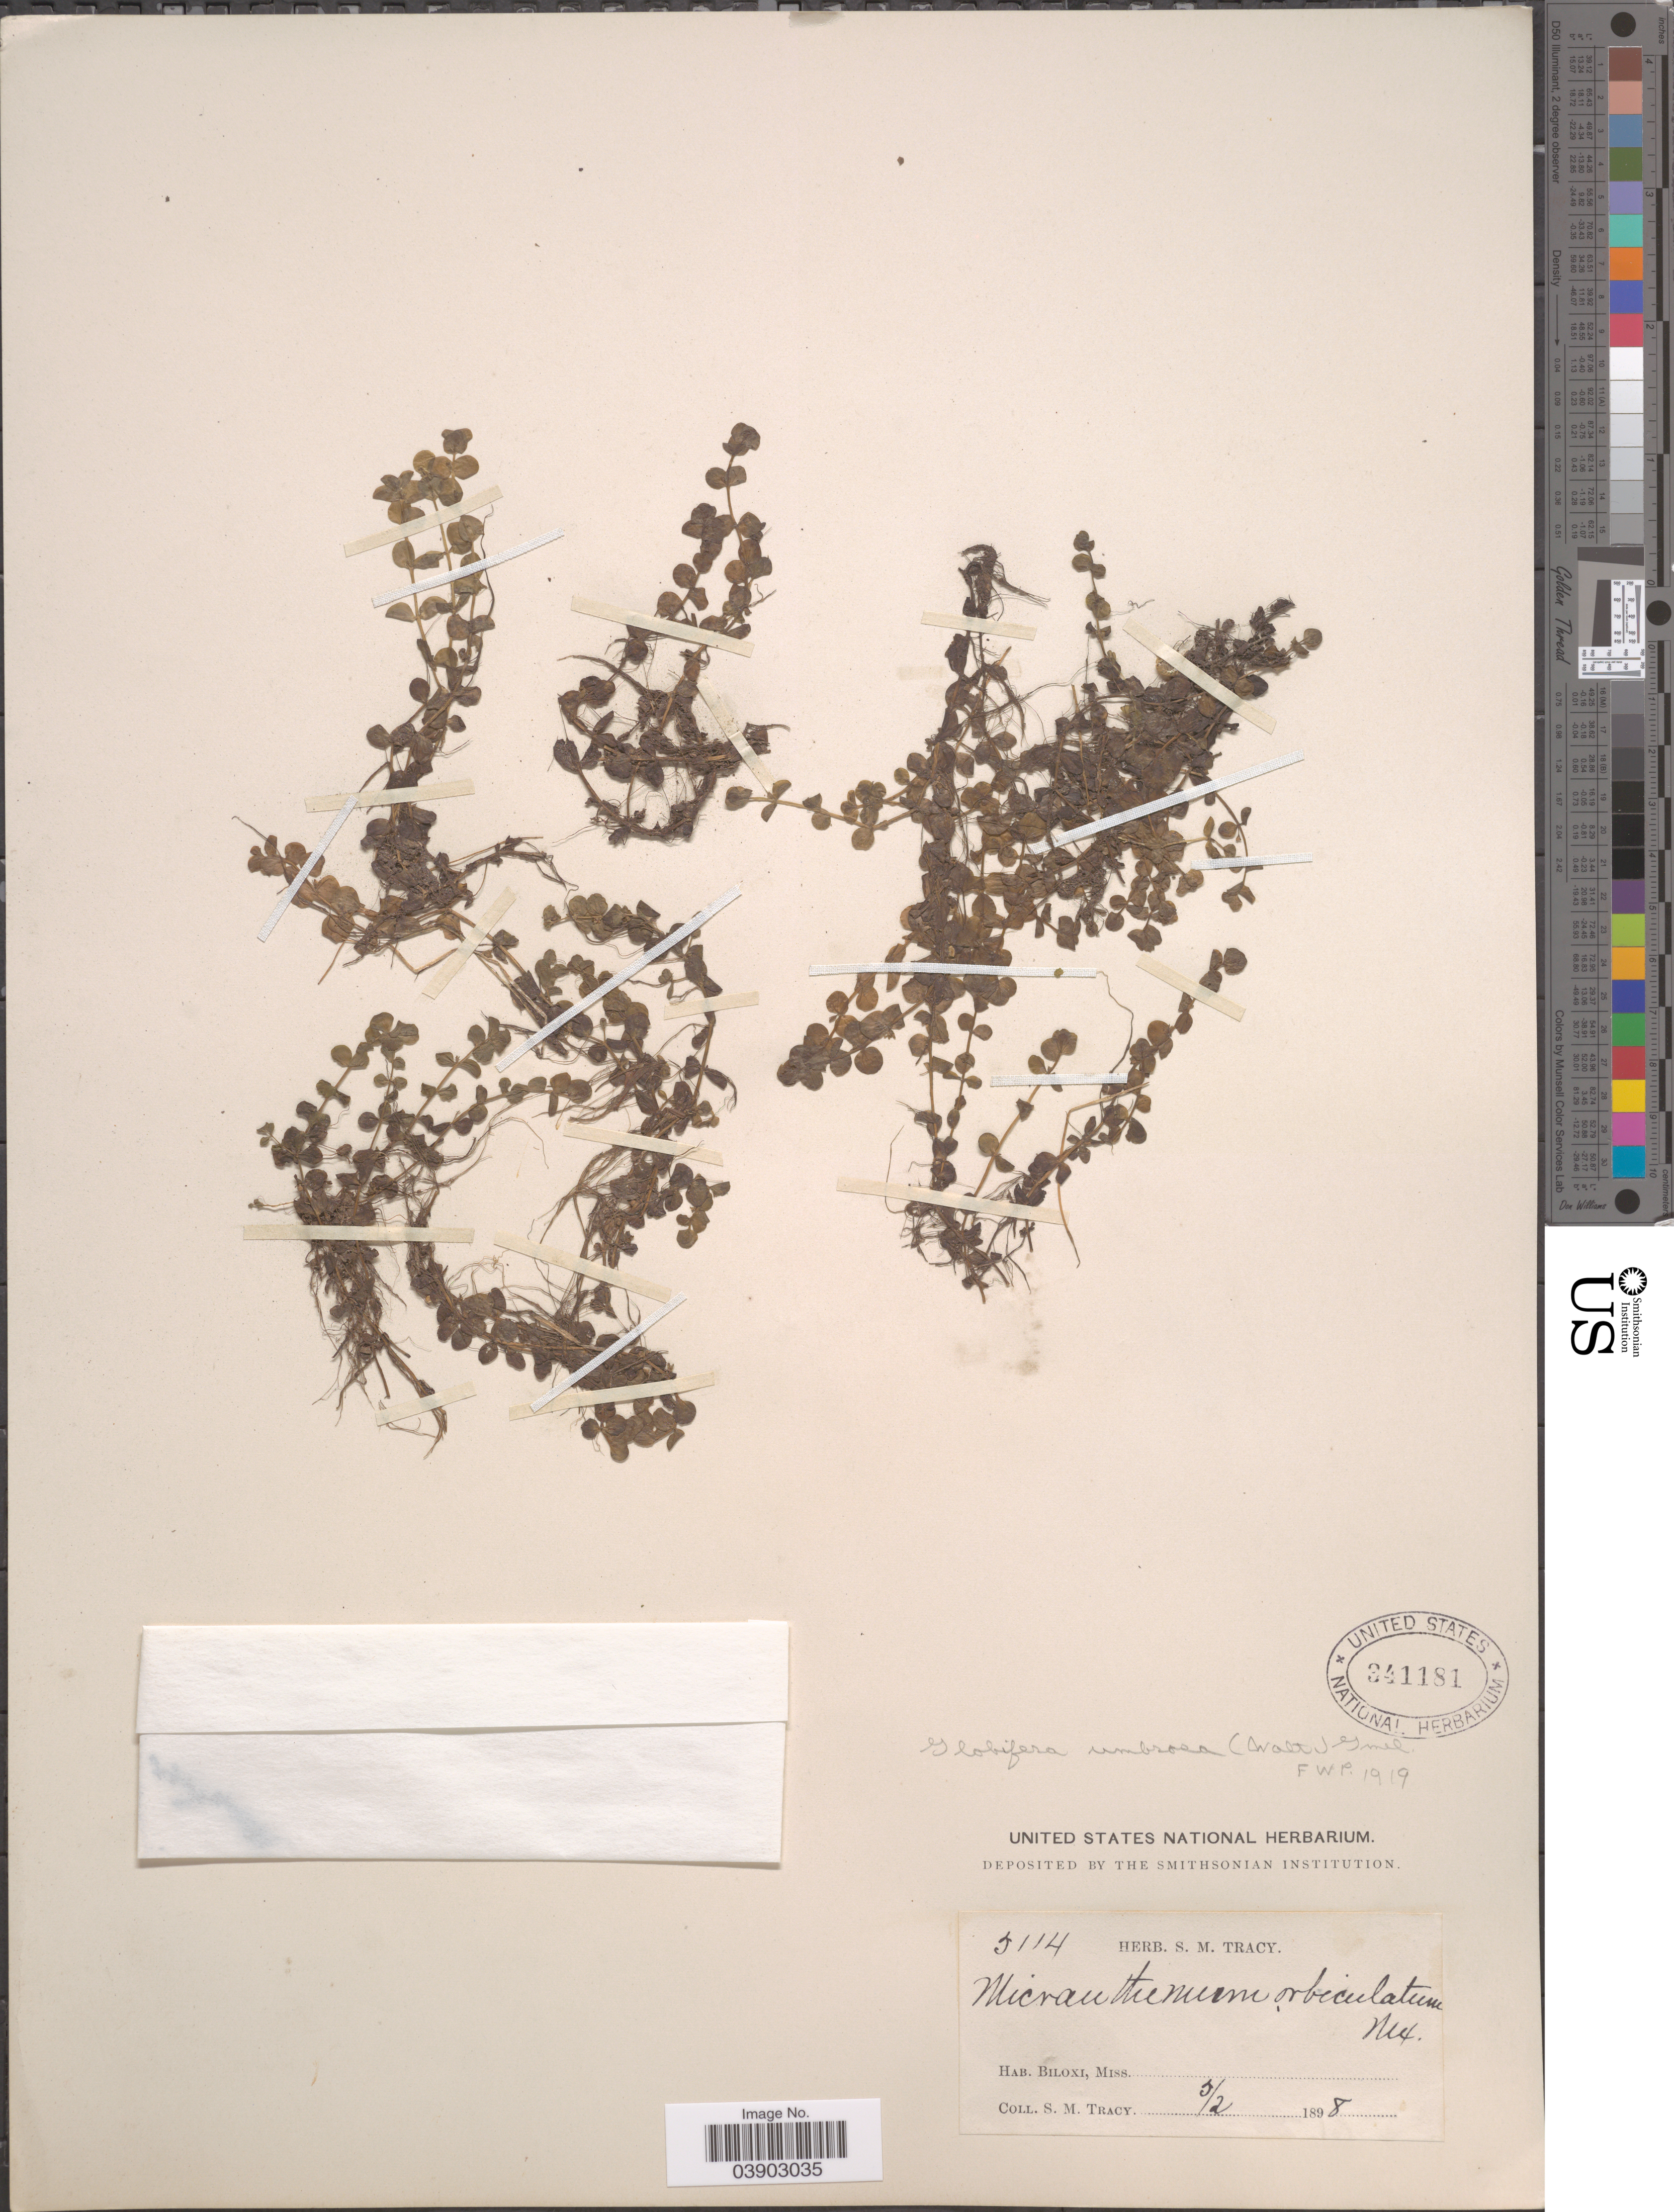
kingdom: Plantae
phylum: Tracheophyta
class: Magnoliopsida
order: Lamiales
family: Linderniaceae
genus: Micranthemum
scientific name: Micranthemum umbrosum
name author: (J.F. Gmel.) S.F. Blake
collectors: S. M. Tracy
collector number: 5114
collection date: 1898-05-02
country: United States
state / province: Mississippi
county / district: Harrison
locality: Biloxi.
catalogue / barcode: US 341181